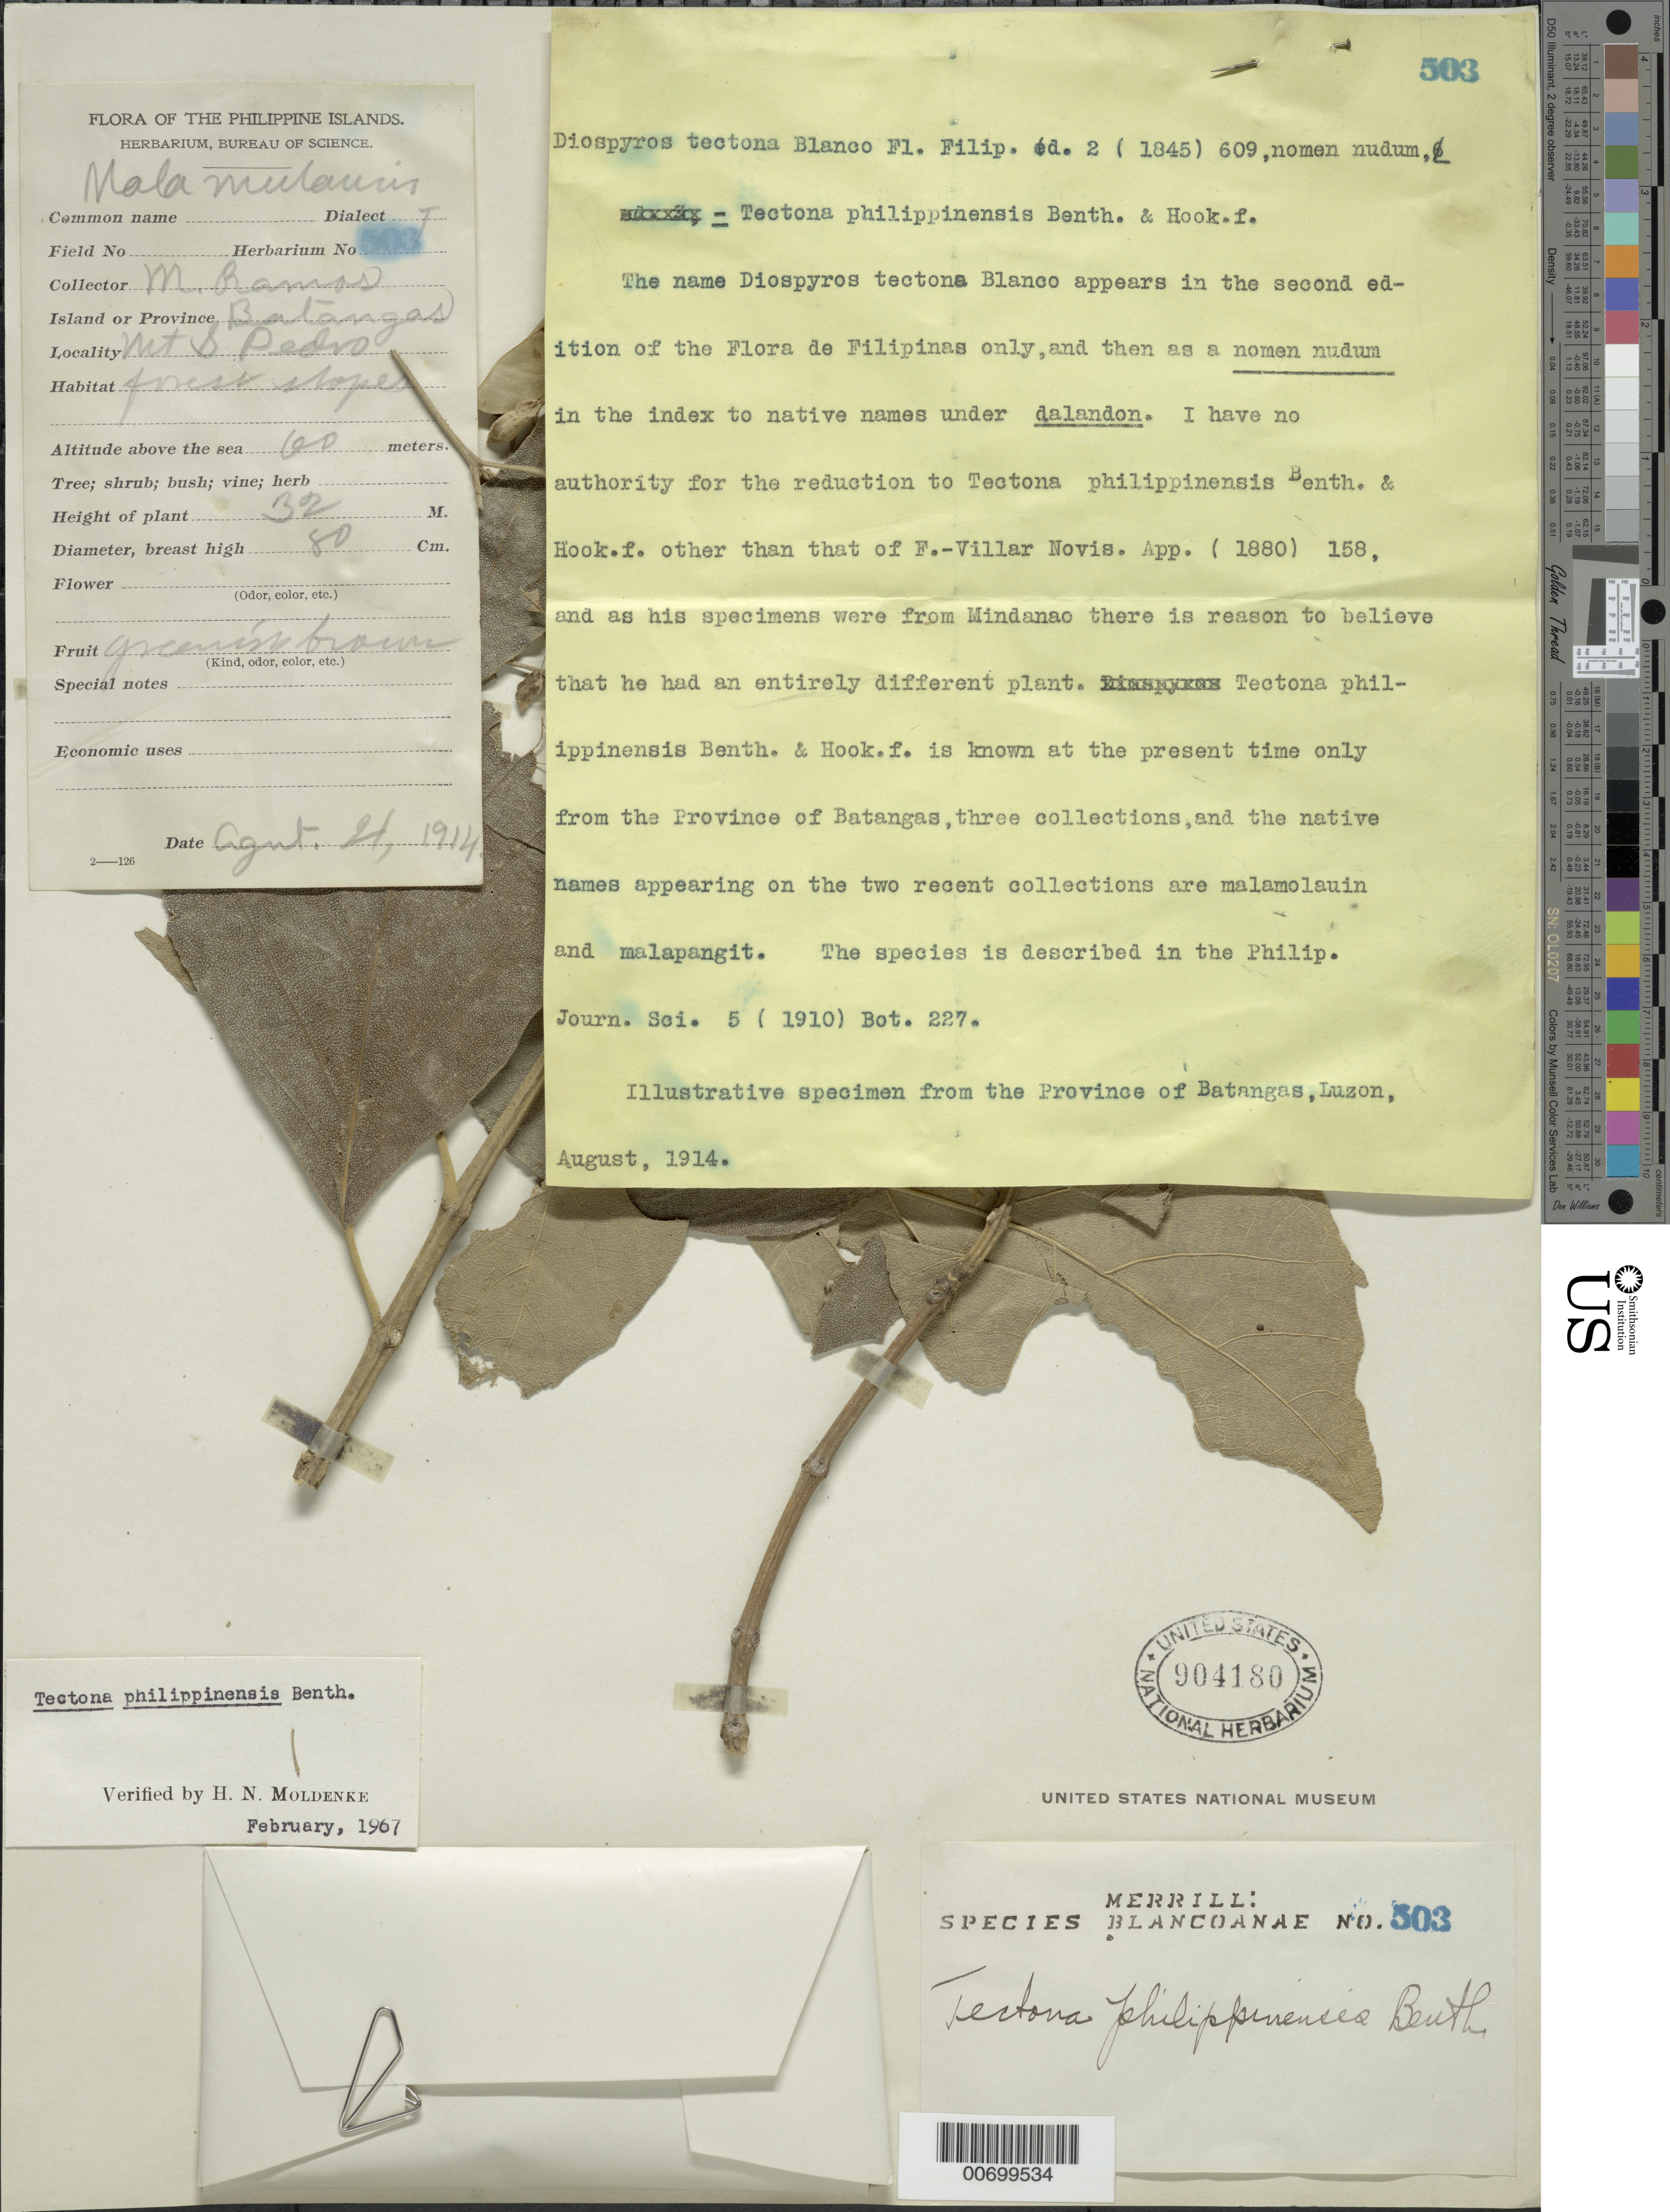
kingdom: Plantae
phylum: Tracheophyta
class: Magnoliopsida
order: Lamiales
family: Lamiaceae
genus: Tectona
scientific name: Tectona philippinensis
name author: Benth. & Hook. f. ex Merr.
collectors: M. Ramos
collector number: Sp. Blancoan. 0503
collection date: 1914-08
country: Philippines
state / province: Calabarzon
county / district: Batangas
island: Luzon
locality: Mt. San Pedro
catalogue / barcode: US 904180